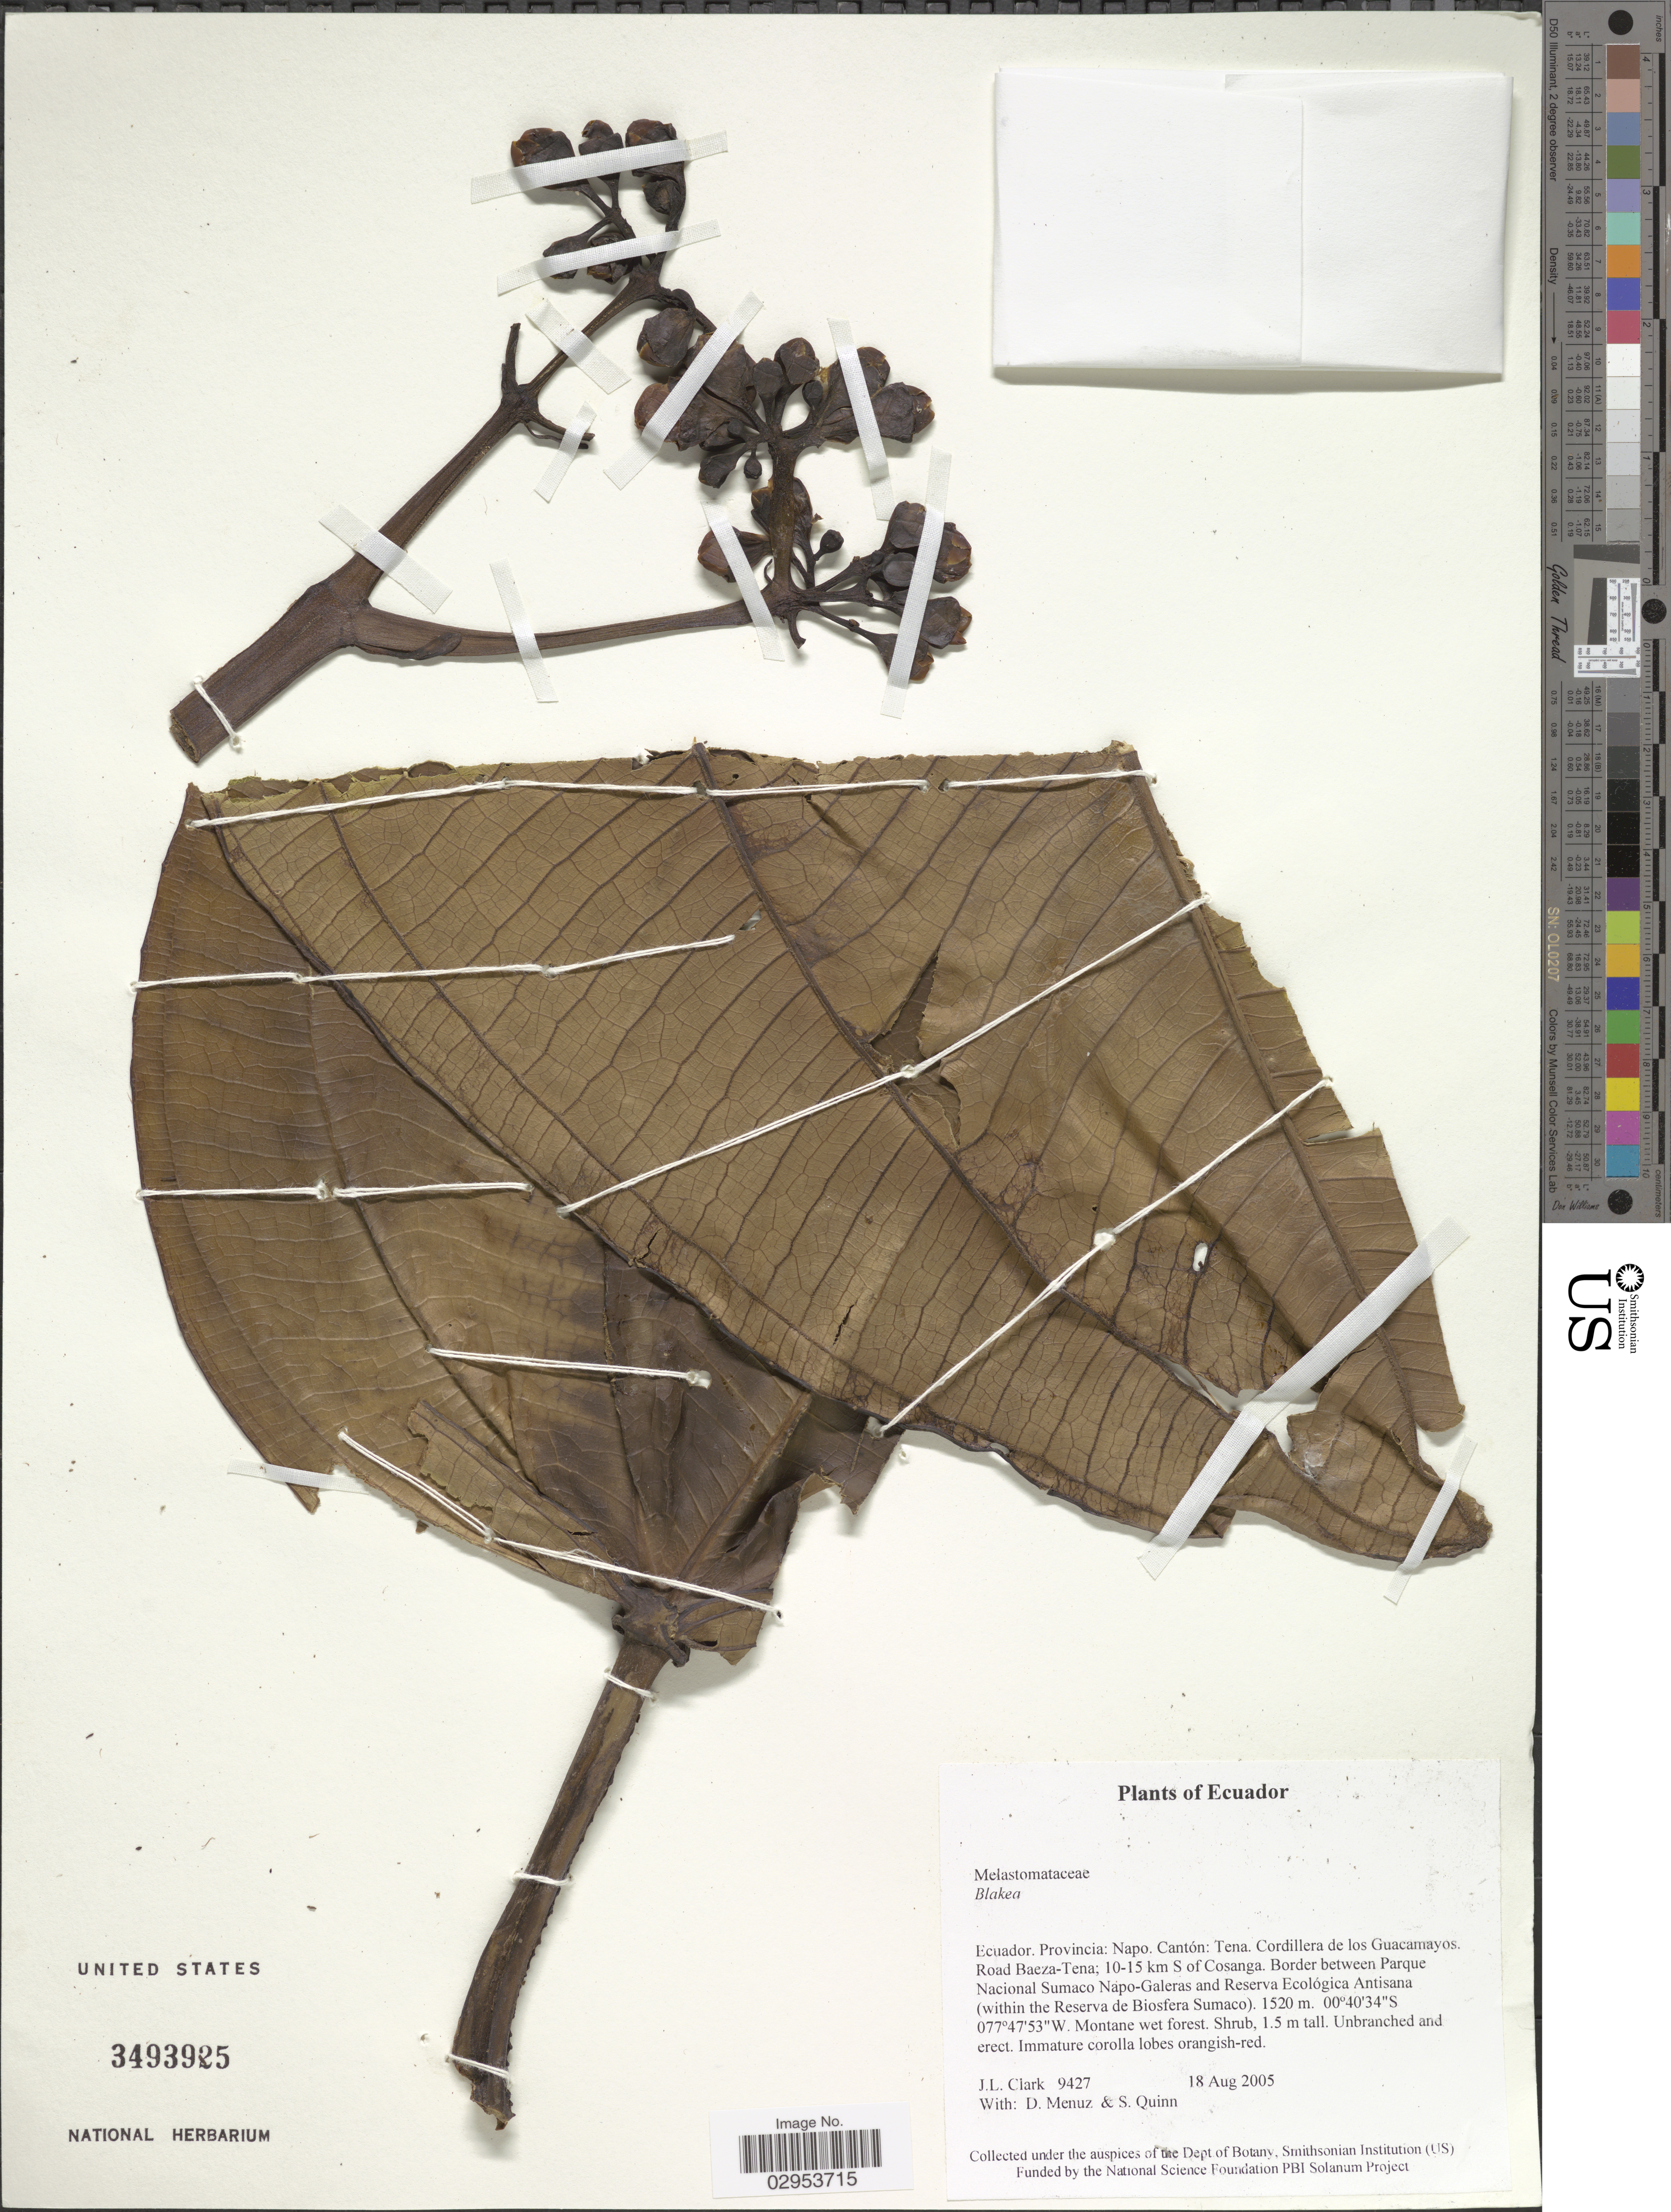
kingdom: Plantae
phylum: Tracheophyta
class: Magnoliopsida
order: Myrtales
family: Melastomataceae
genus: Meriania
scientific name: Meriania sp.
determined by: Penneys, D. S.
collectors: J. L. Clark, D. Menuz & S. Quinn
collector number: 9427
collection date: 2005-08-18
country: Ecuador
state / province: Napo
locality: Cantón: Tena. Cordillera de los Guacamayos. Road Baeza-Tena; 10-15 km S of Cosanga. Border between Parque Nacional Sumaco Napo-Galeras and Reserva Ecológica Antisana (within the Reserva de Biosfera Sumaco)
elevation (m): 1520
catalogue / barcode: US 3493925